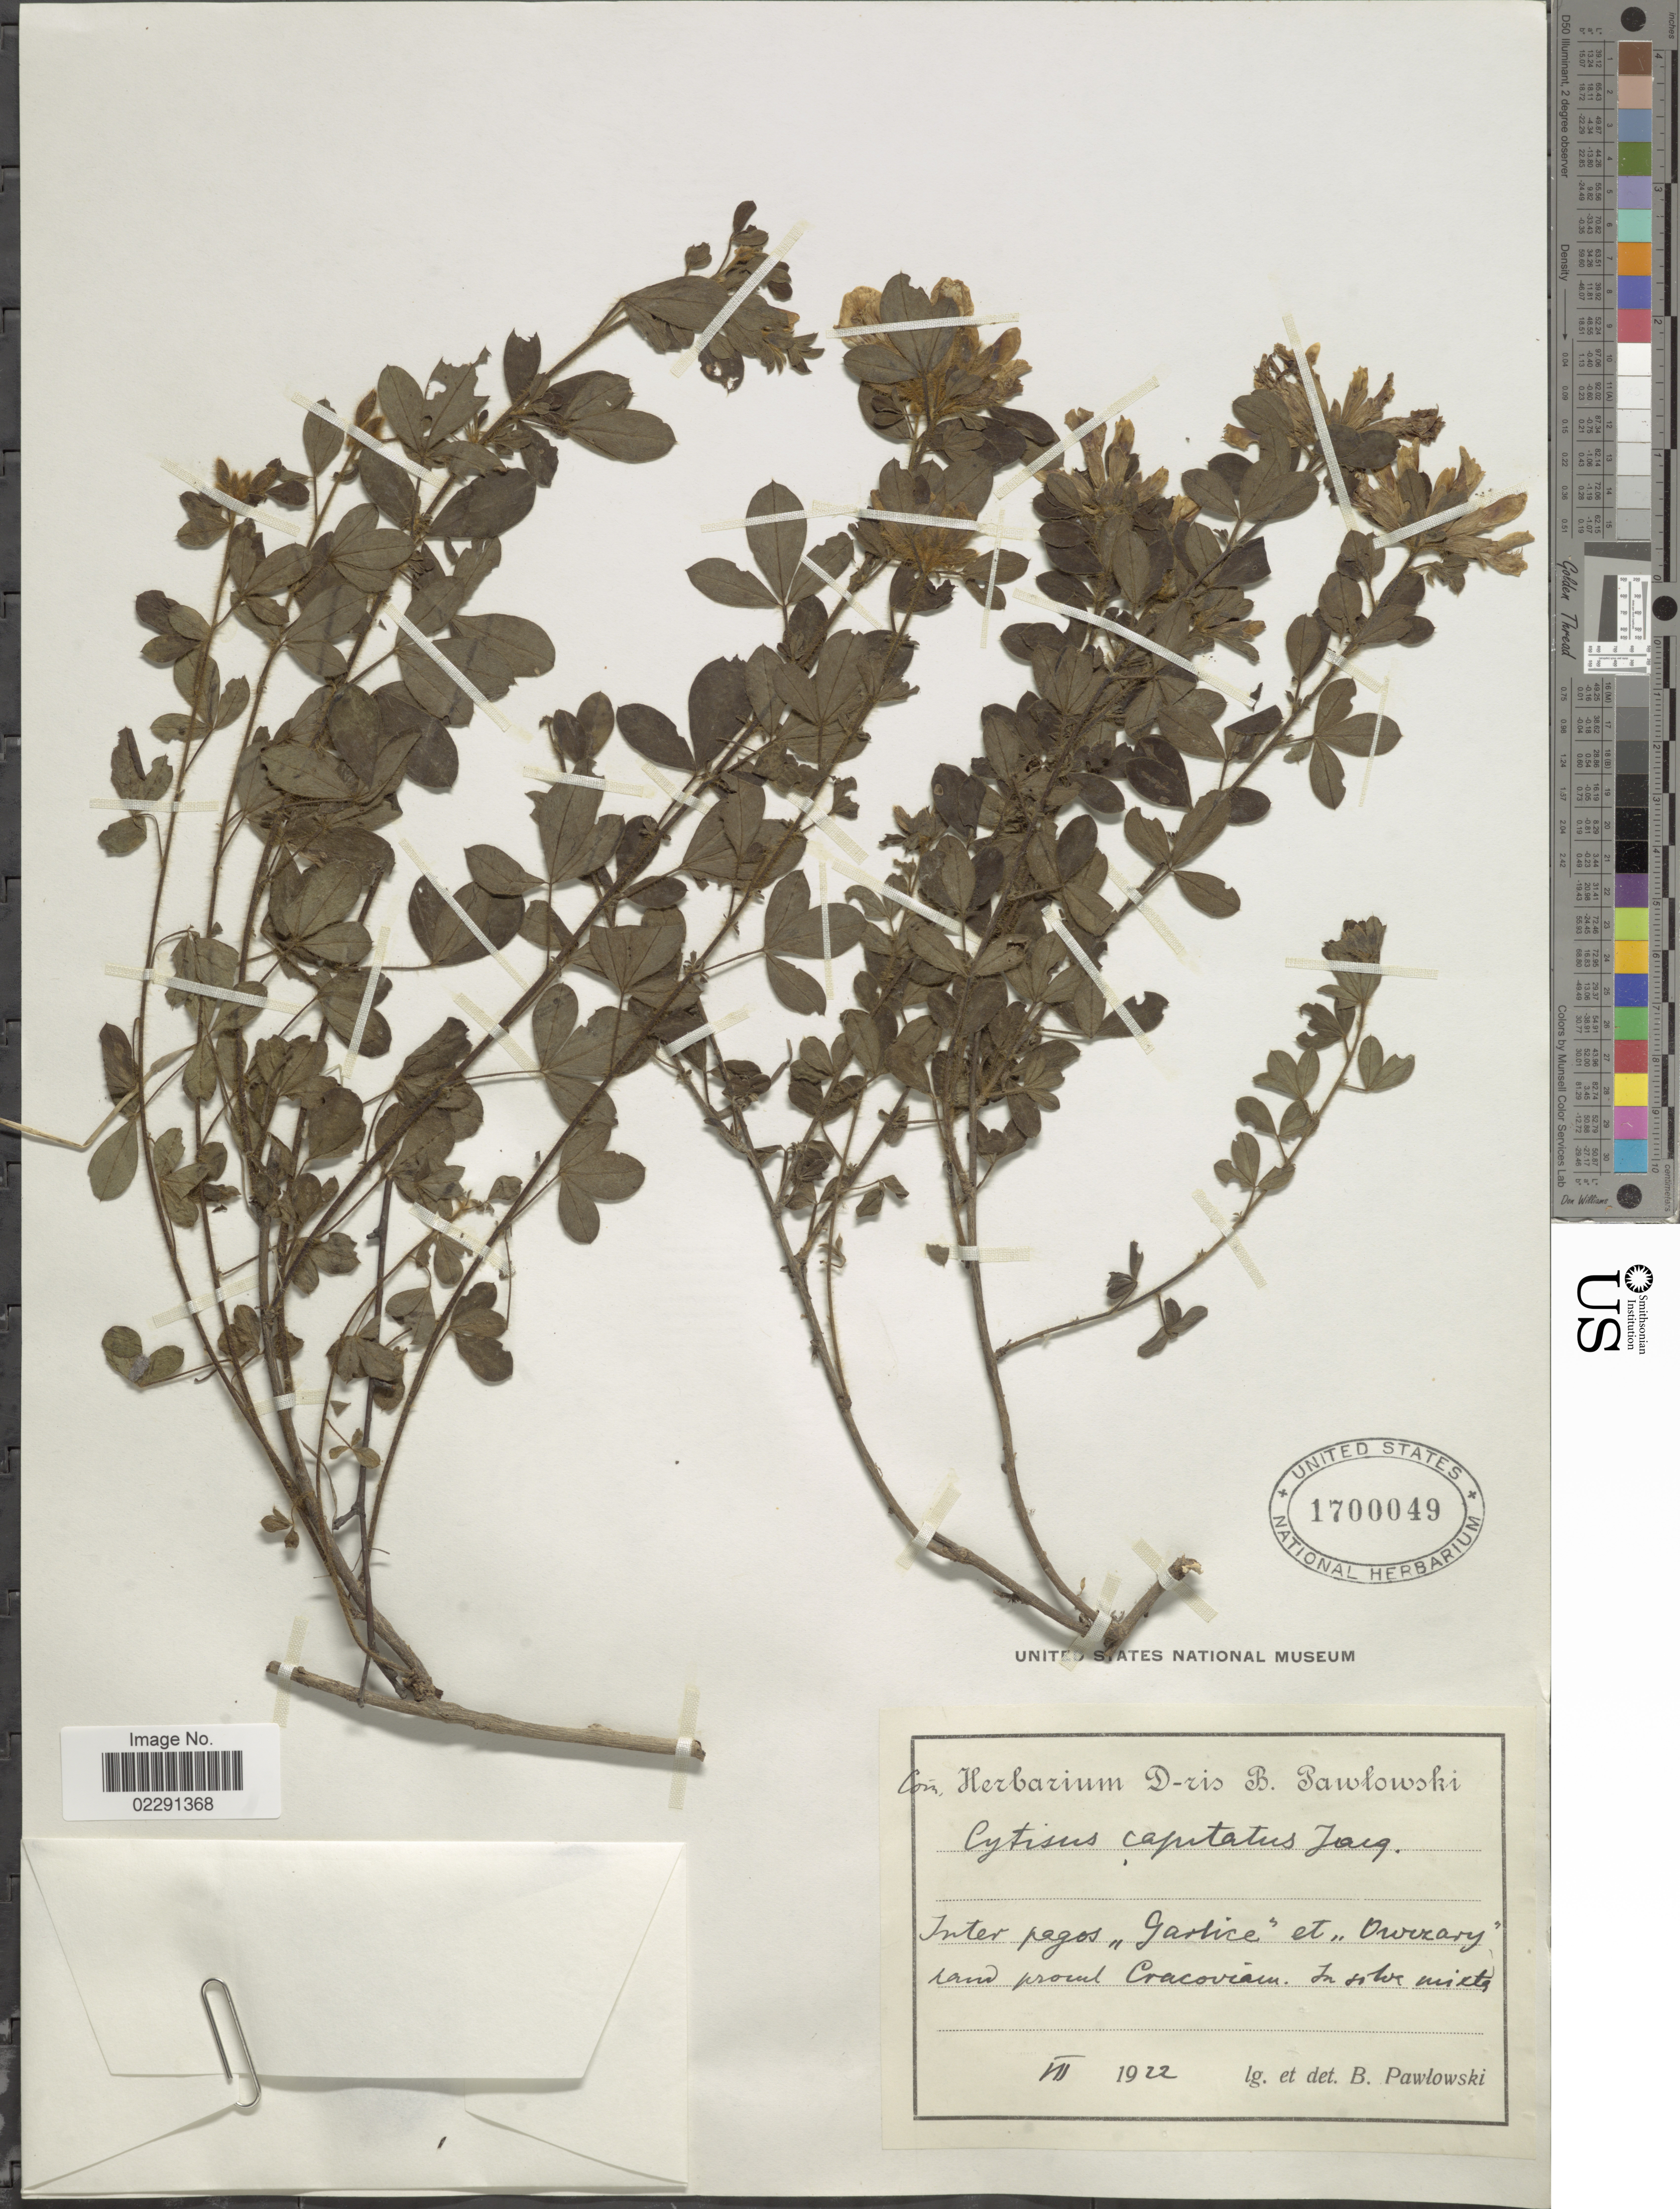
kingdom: Plantae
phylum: Tracheophyta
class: Magnoliopsida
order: Fabales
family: Fabaceae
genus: Cytisus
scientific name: Cytisus hirsutus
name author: L.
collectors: B. Pawlowski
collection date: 1922-07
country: Poland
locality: Inter pagos "Gartice" et owczary land promt Cracoviam, in sulve mixta. [interpreted]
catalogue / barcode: US 1700049